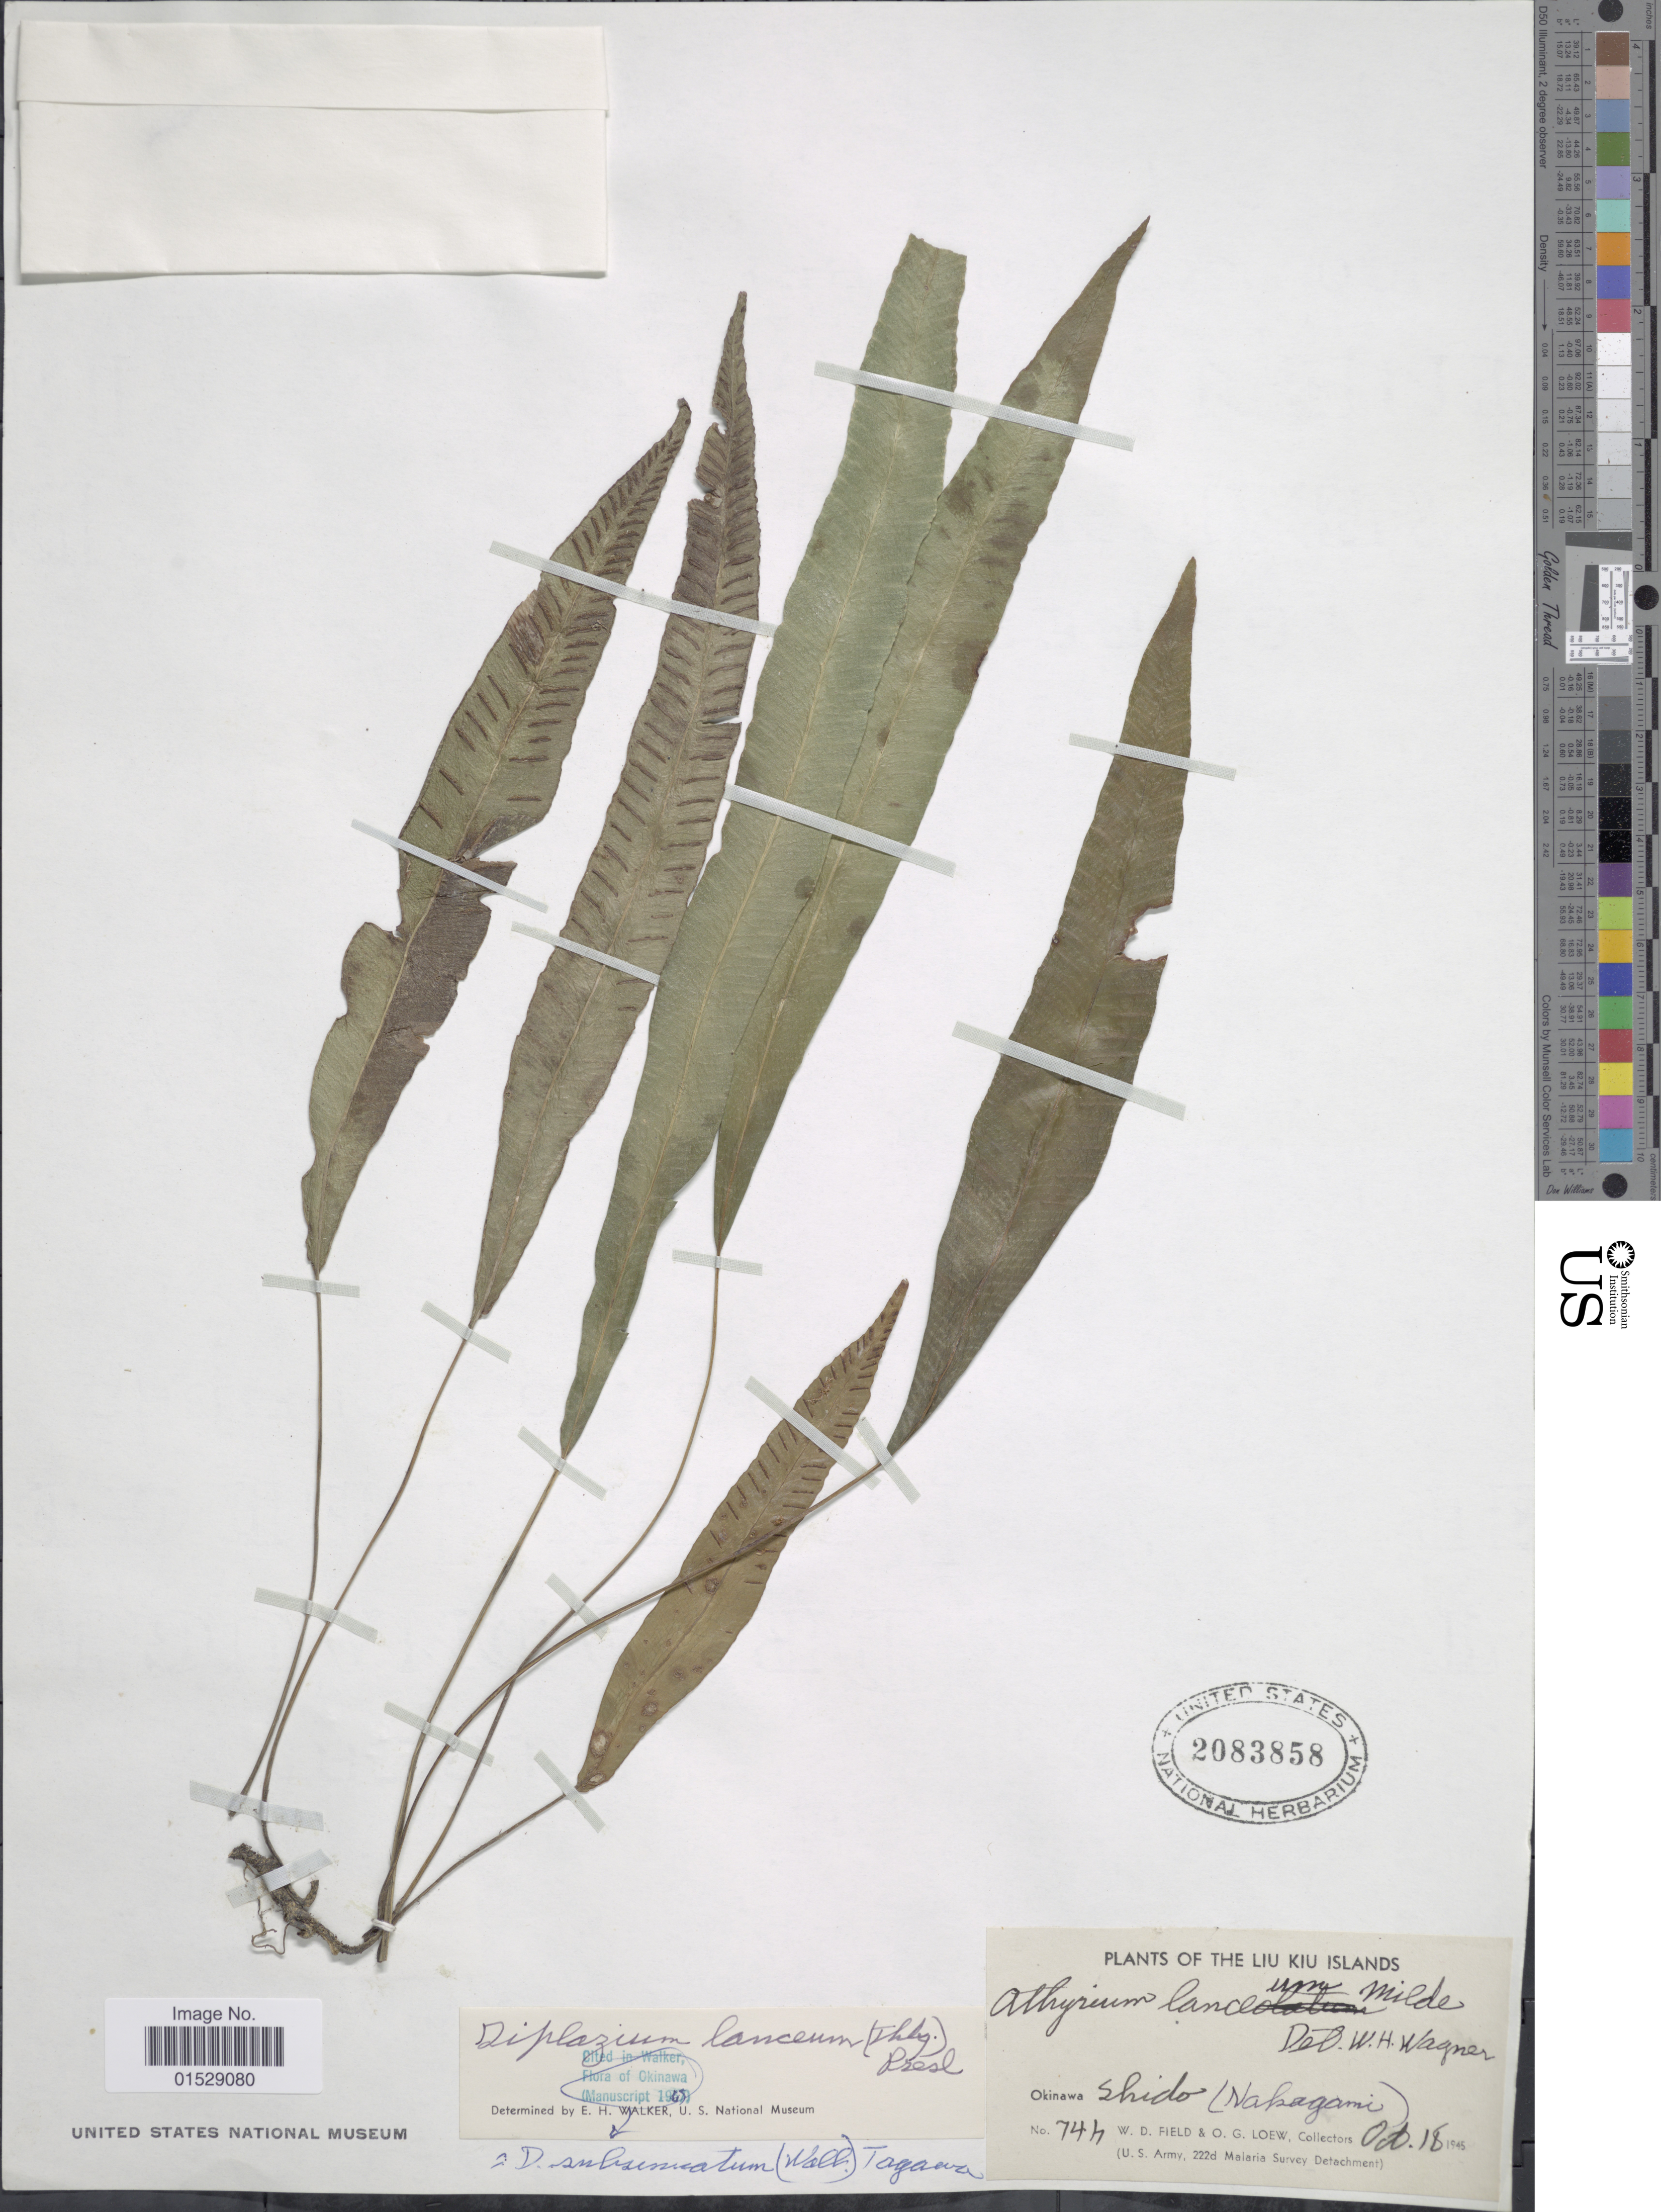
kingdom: Plantae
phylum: Tracheophyta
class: Polypodiopsida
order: Polypodiales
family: Athyriaceae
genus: Deparia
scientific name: Deparia lancea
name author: (Thunb.) Fraser-Jenk.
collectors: W. D. Field & O. G. Loew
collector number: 74h*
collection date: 1945-10-18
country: Japan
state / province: Okinawa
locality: Liu Kiu Islands, Okinawa (Nakagami)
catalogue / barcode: US 2083858